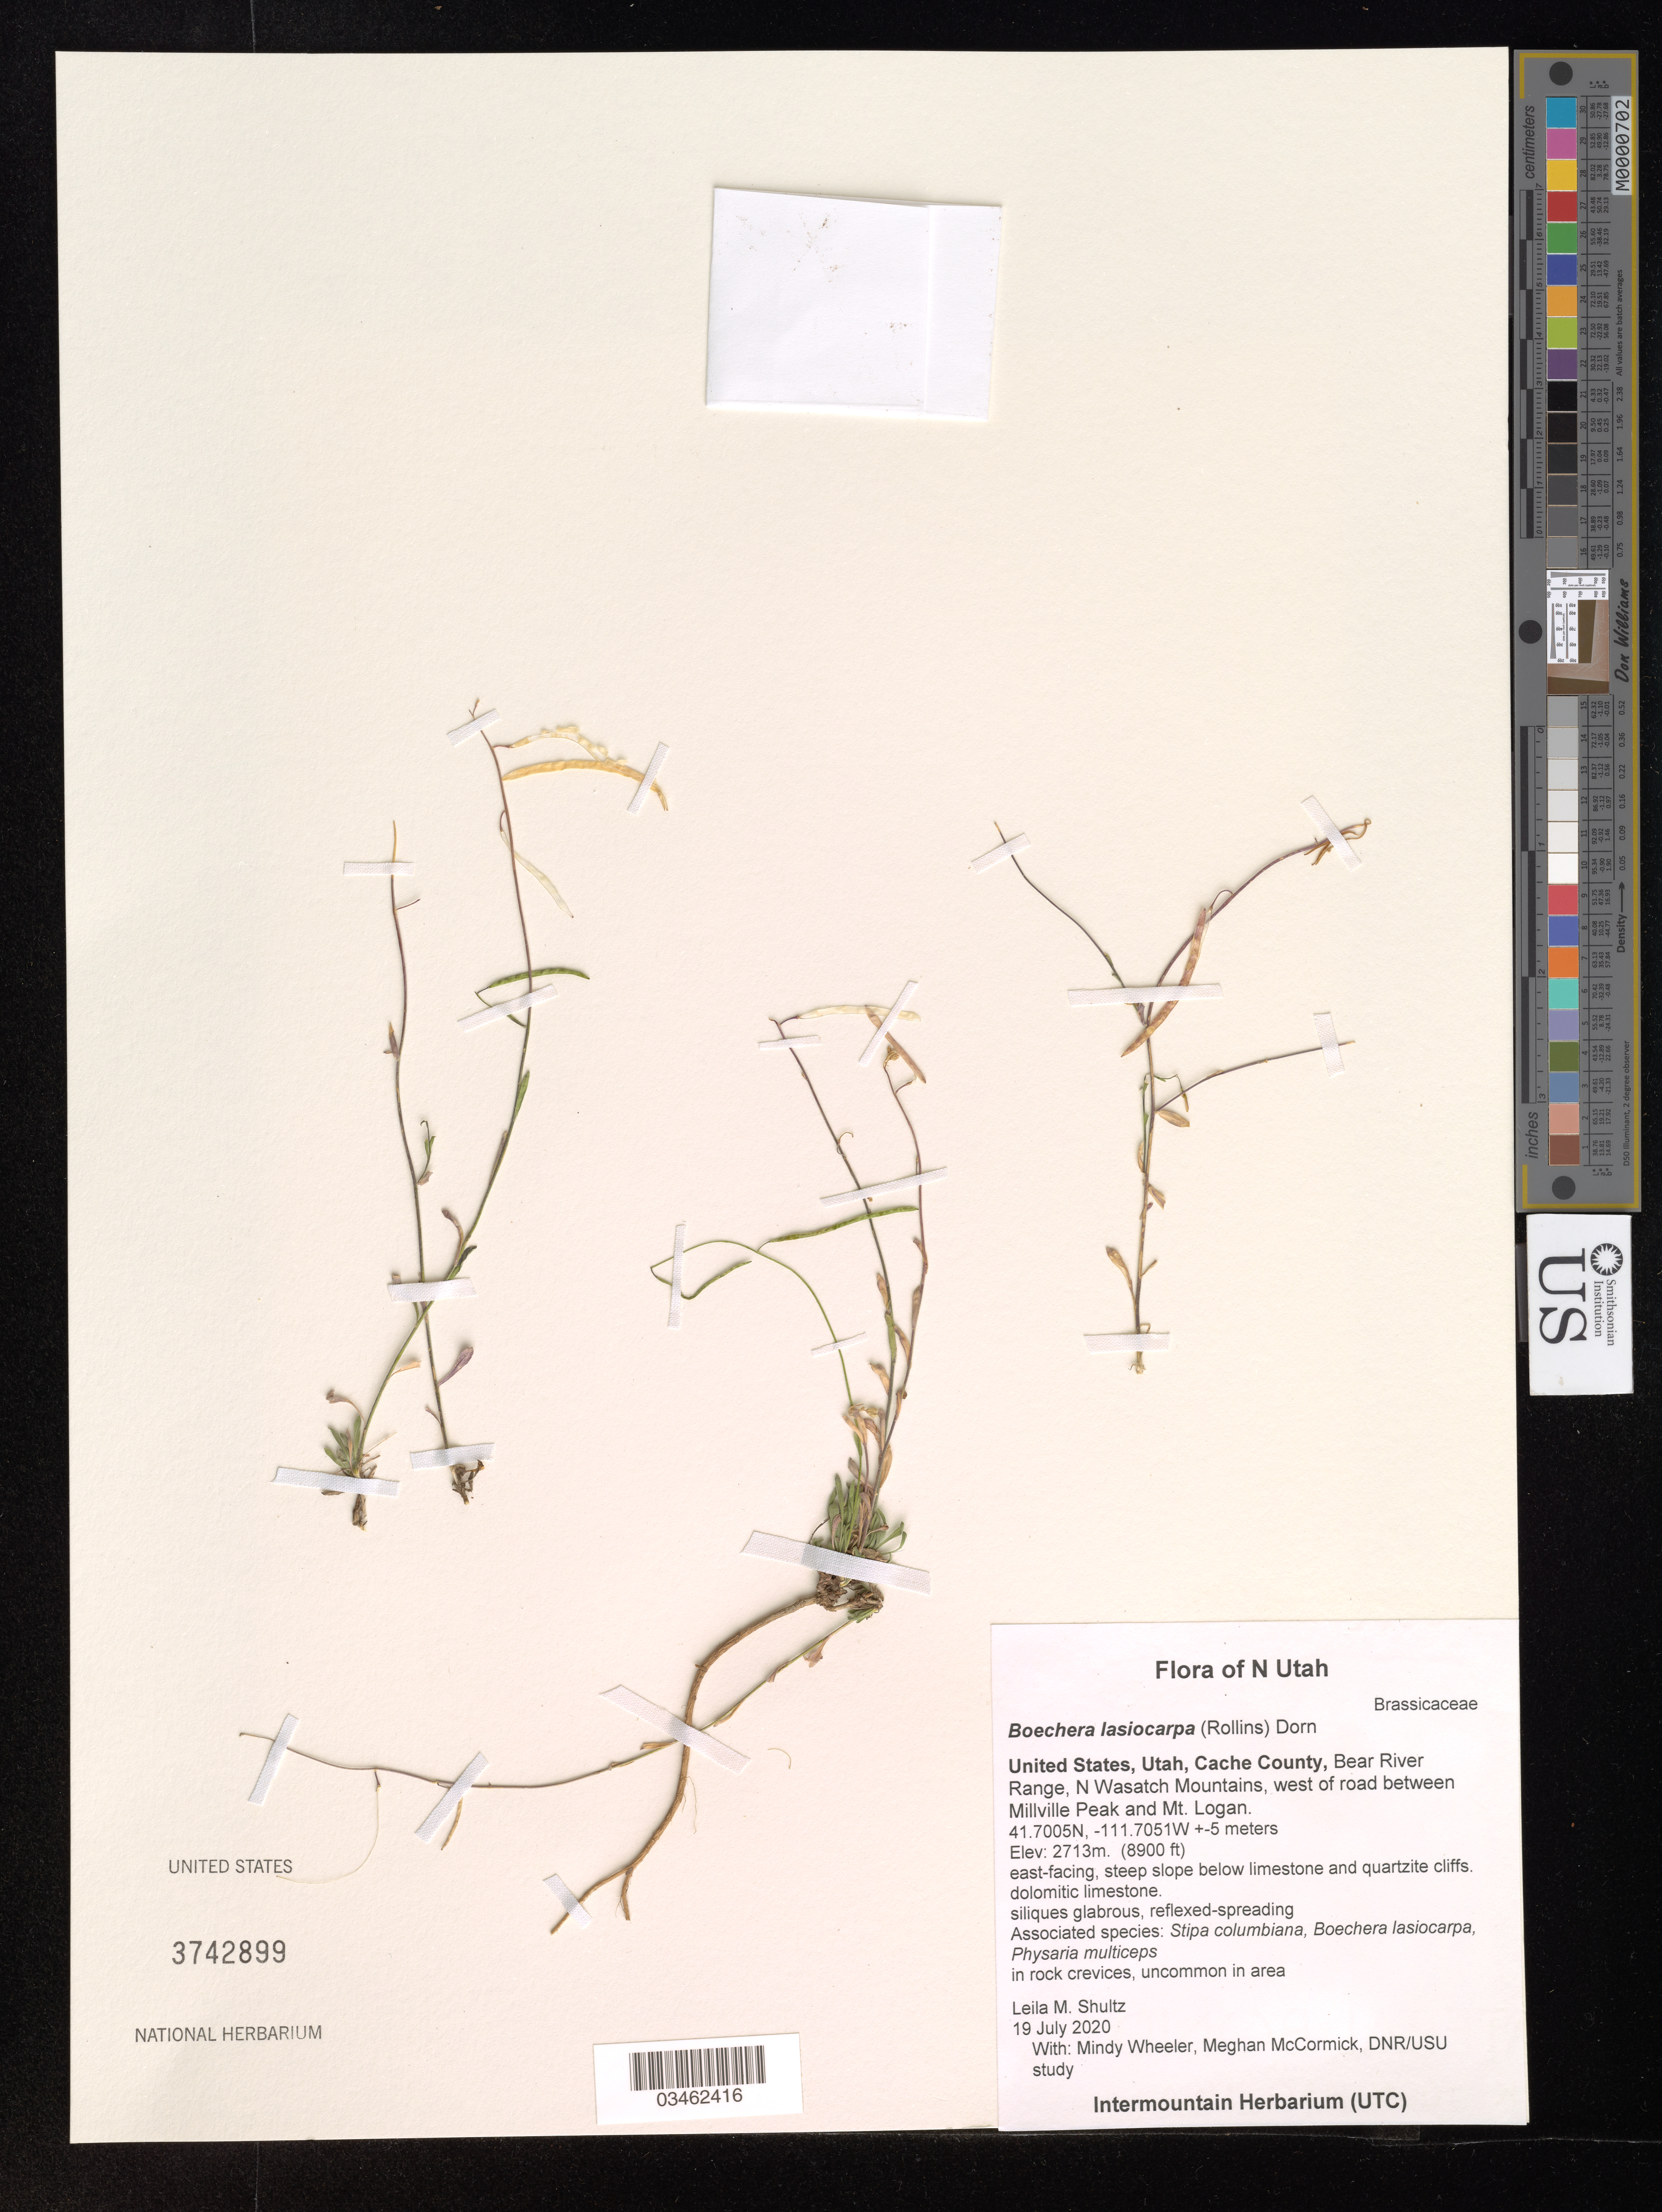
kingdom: Plantae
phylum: Tracheophyta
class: Magnoliopsida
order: Brassicales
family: Brassicaceae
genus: Boechera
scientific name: Boechera lasiocarpa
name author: (Rollins) Dorn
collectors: L. Schultz & M. Wheeler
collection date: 2020-07-19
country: United States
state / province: Utah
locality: N Utah. Cache County, Bear River Range, N Wasatch Mountains, west of road between Millville Peak and Mt. Logan. ± 5 meters.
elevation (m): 2713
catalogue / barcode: US 3742899